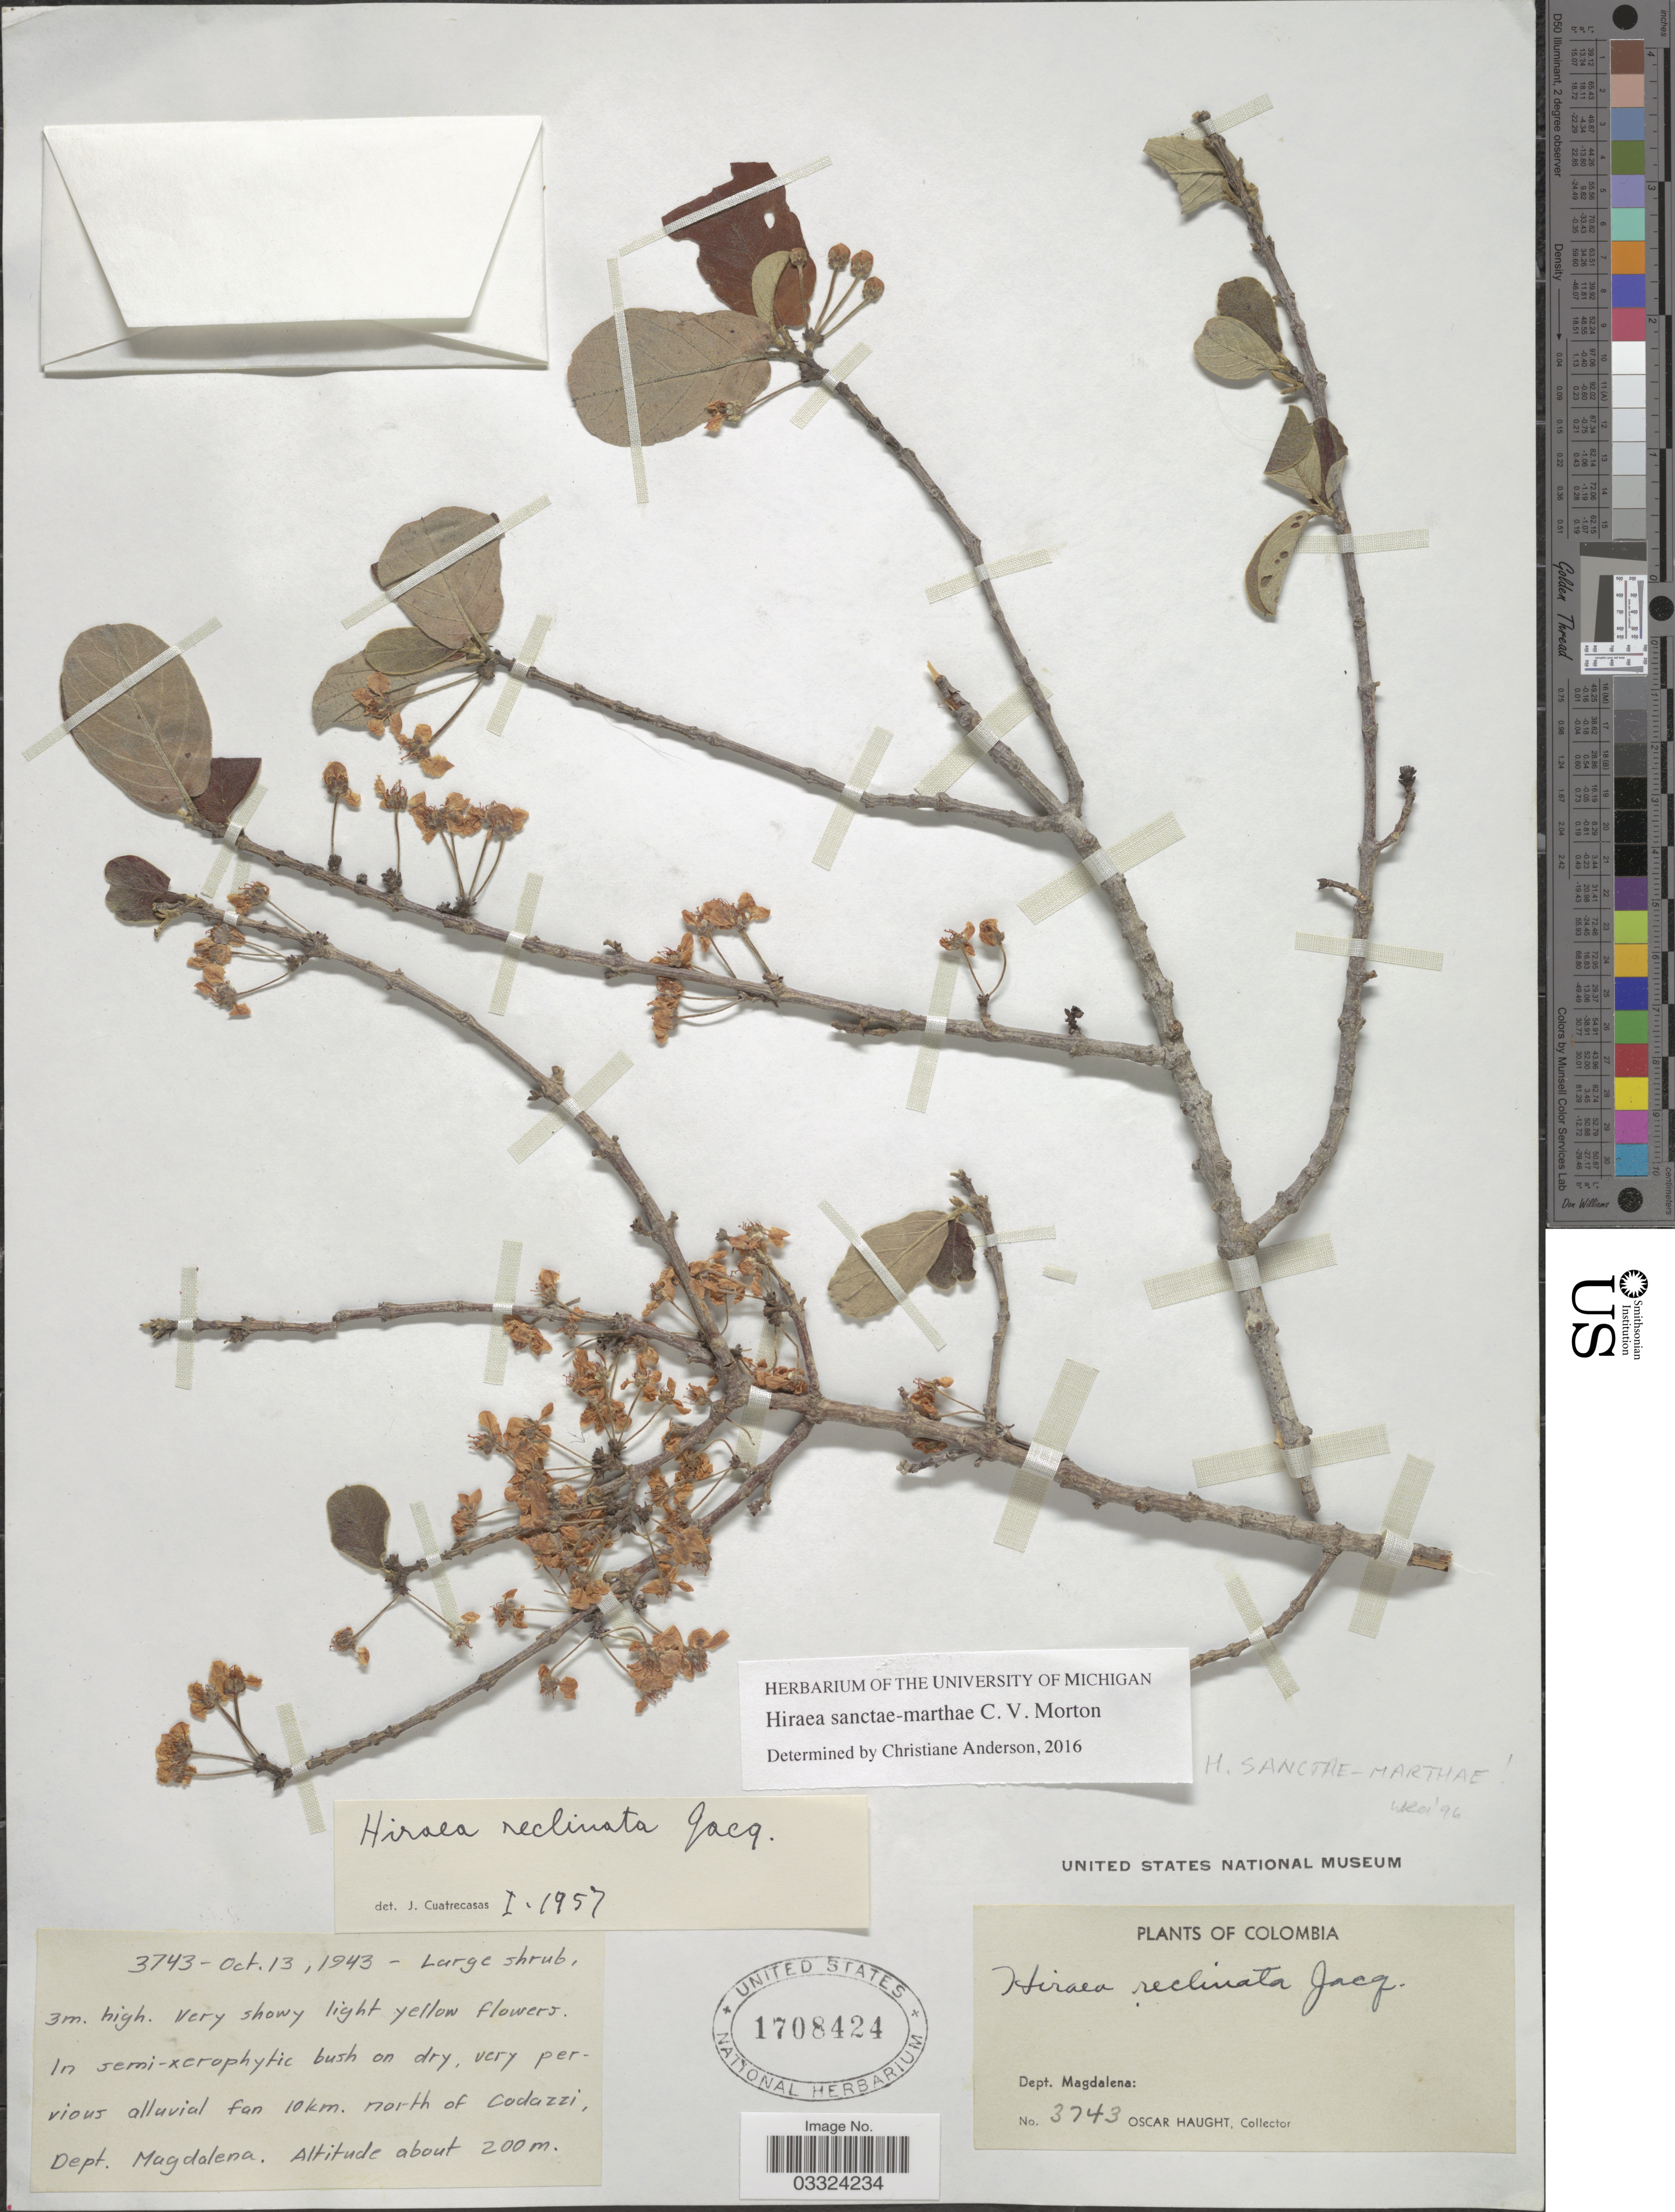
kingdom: Plantae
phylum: Tracheophyta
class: Magnoliopsida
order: Malpighiales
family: Malpighiaceae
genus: Hiraea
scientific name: Hiraea sanctae-marthae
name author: C.V. Morton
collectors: O. L. Haught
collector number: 3743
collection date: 1943-10-13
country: Colombia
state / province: Magdalena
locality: Very pervious alluvial fan 10 km. north of Codazzi. Dept. Magdalena.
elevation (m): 200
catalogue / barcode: US 1708424